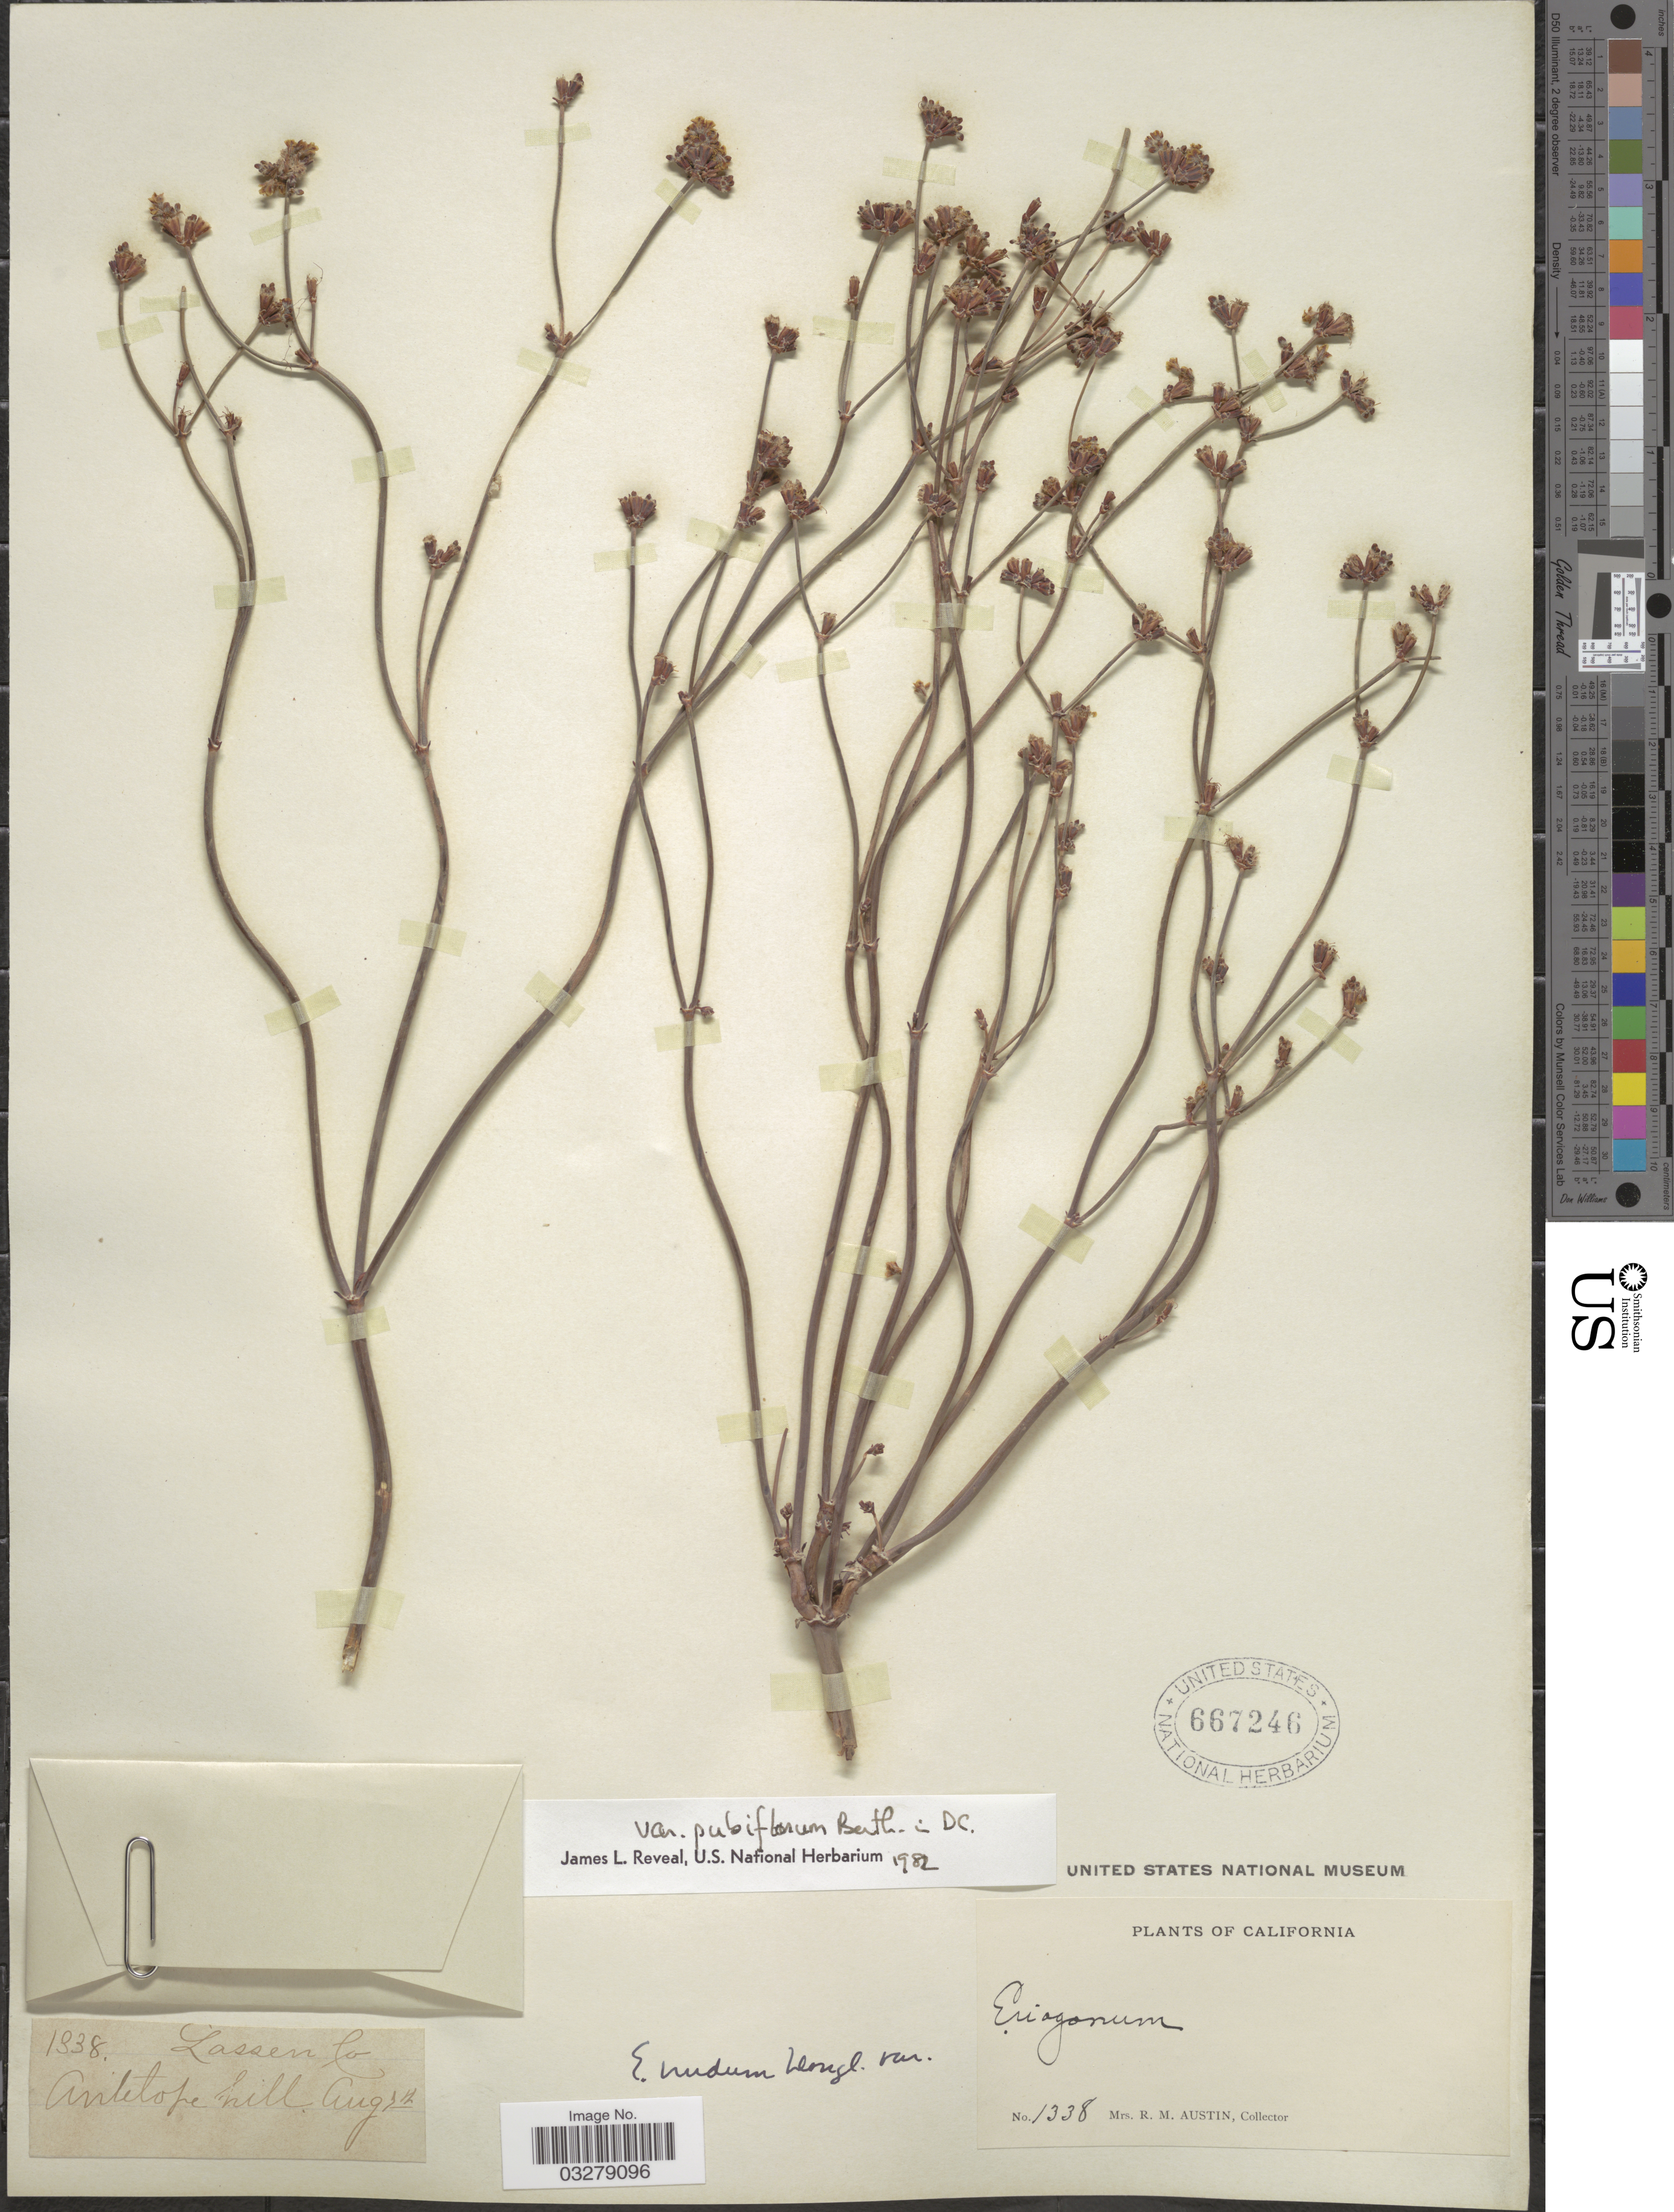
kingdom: Plantae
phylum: Tracheophyta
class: Magnoliopsida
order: Caryophyllales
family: Polygonaceae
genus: Eriogonum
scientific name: Eriogonum nudum var. pubiflorum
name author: Benth. in DC.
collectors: R. Austin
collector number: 1338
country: United States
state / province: California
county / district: Lassen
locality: Lassen Co., Antelope hill.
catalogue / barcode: US 667246